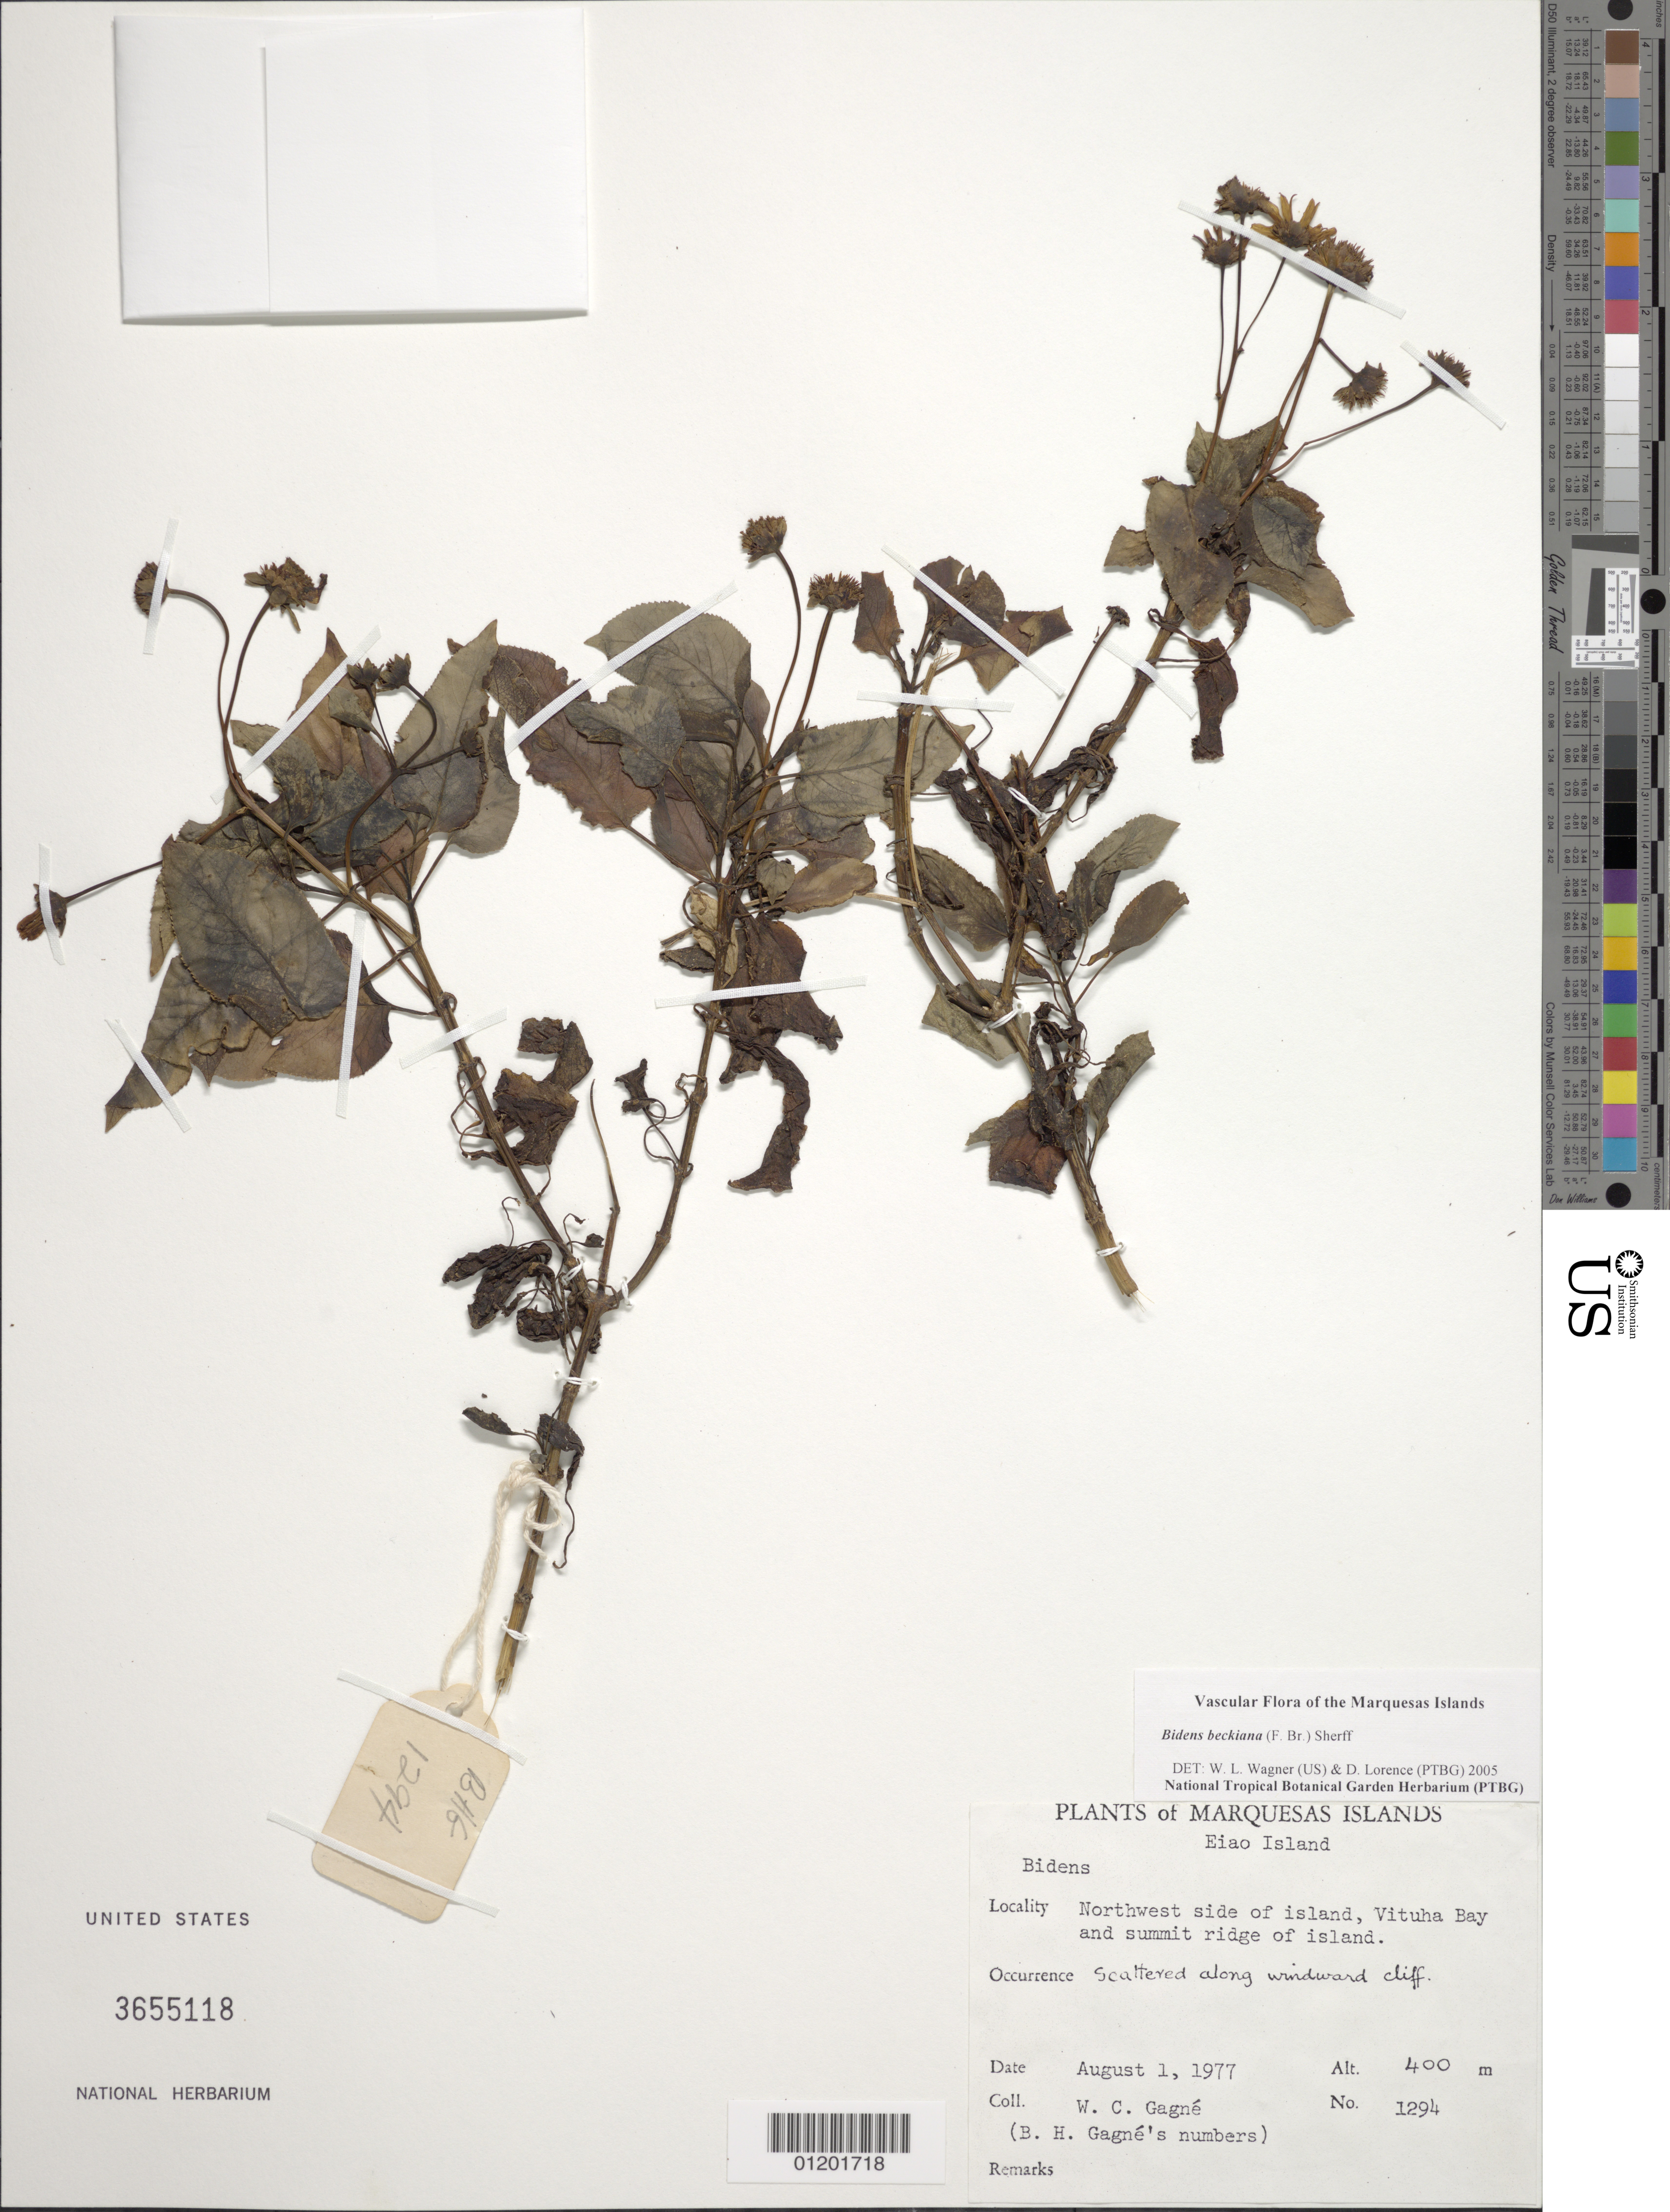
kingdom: Plantae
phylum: Tracheophyta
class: Magnoliopsida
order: Asterales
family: Asteraceae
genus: Bidens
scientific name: Bidens beckiana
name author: (F. Br.) Sherff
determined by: Wagner, W. L., (BOT), Smithsonian Institution - National Museum of Natural History (UNITED STATES)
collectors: B. H. Gagné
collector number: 1294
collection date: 1977-08-01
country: French Polynesia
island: Eiao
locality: NW side of island, Vaituha Bay and summit ridge of island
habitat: Windward cliff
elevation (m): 400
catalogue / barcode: US 3655118